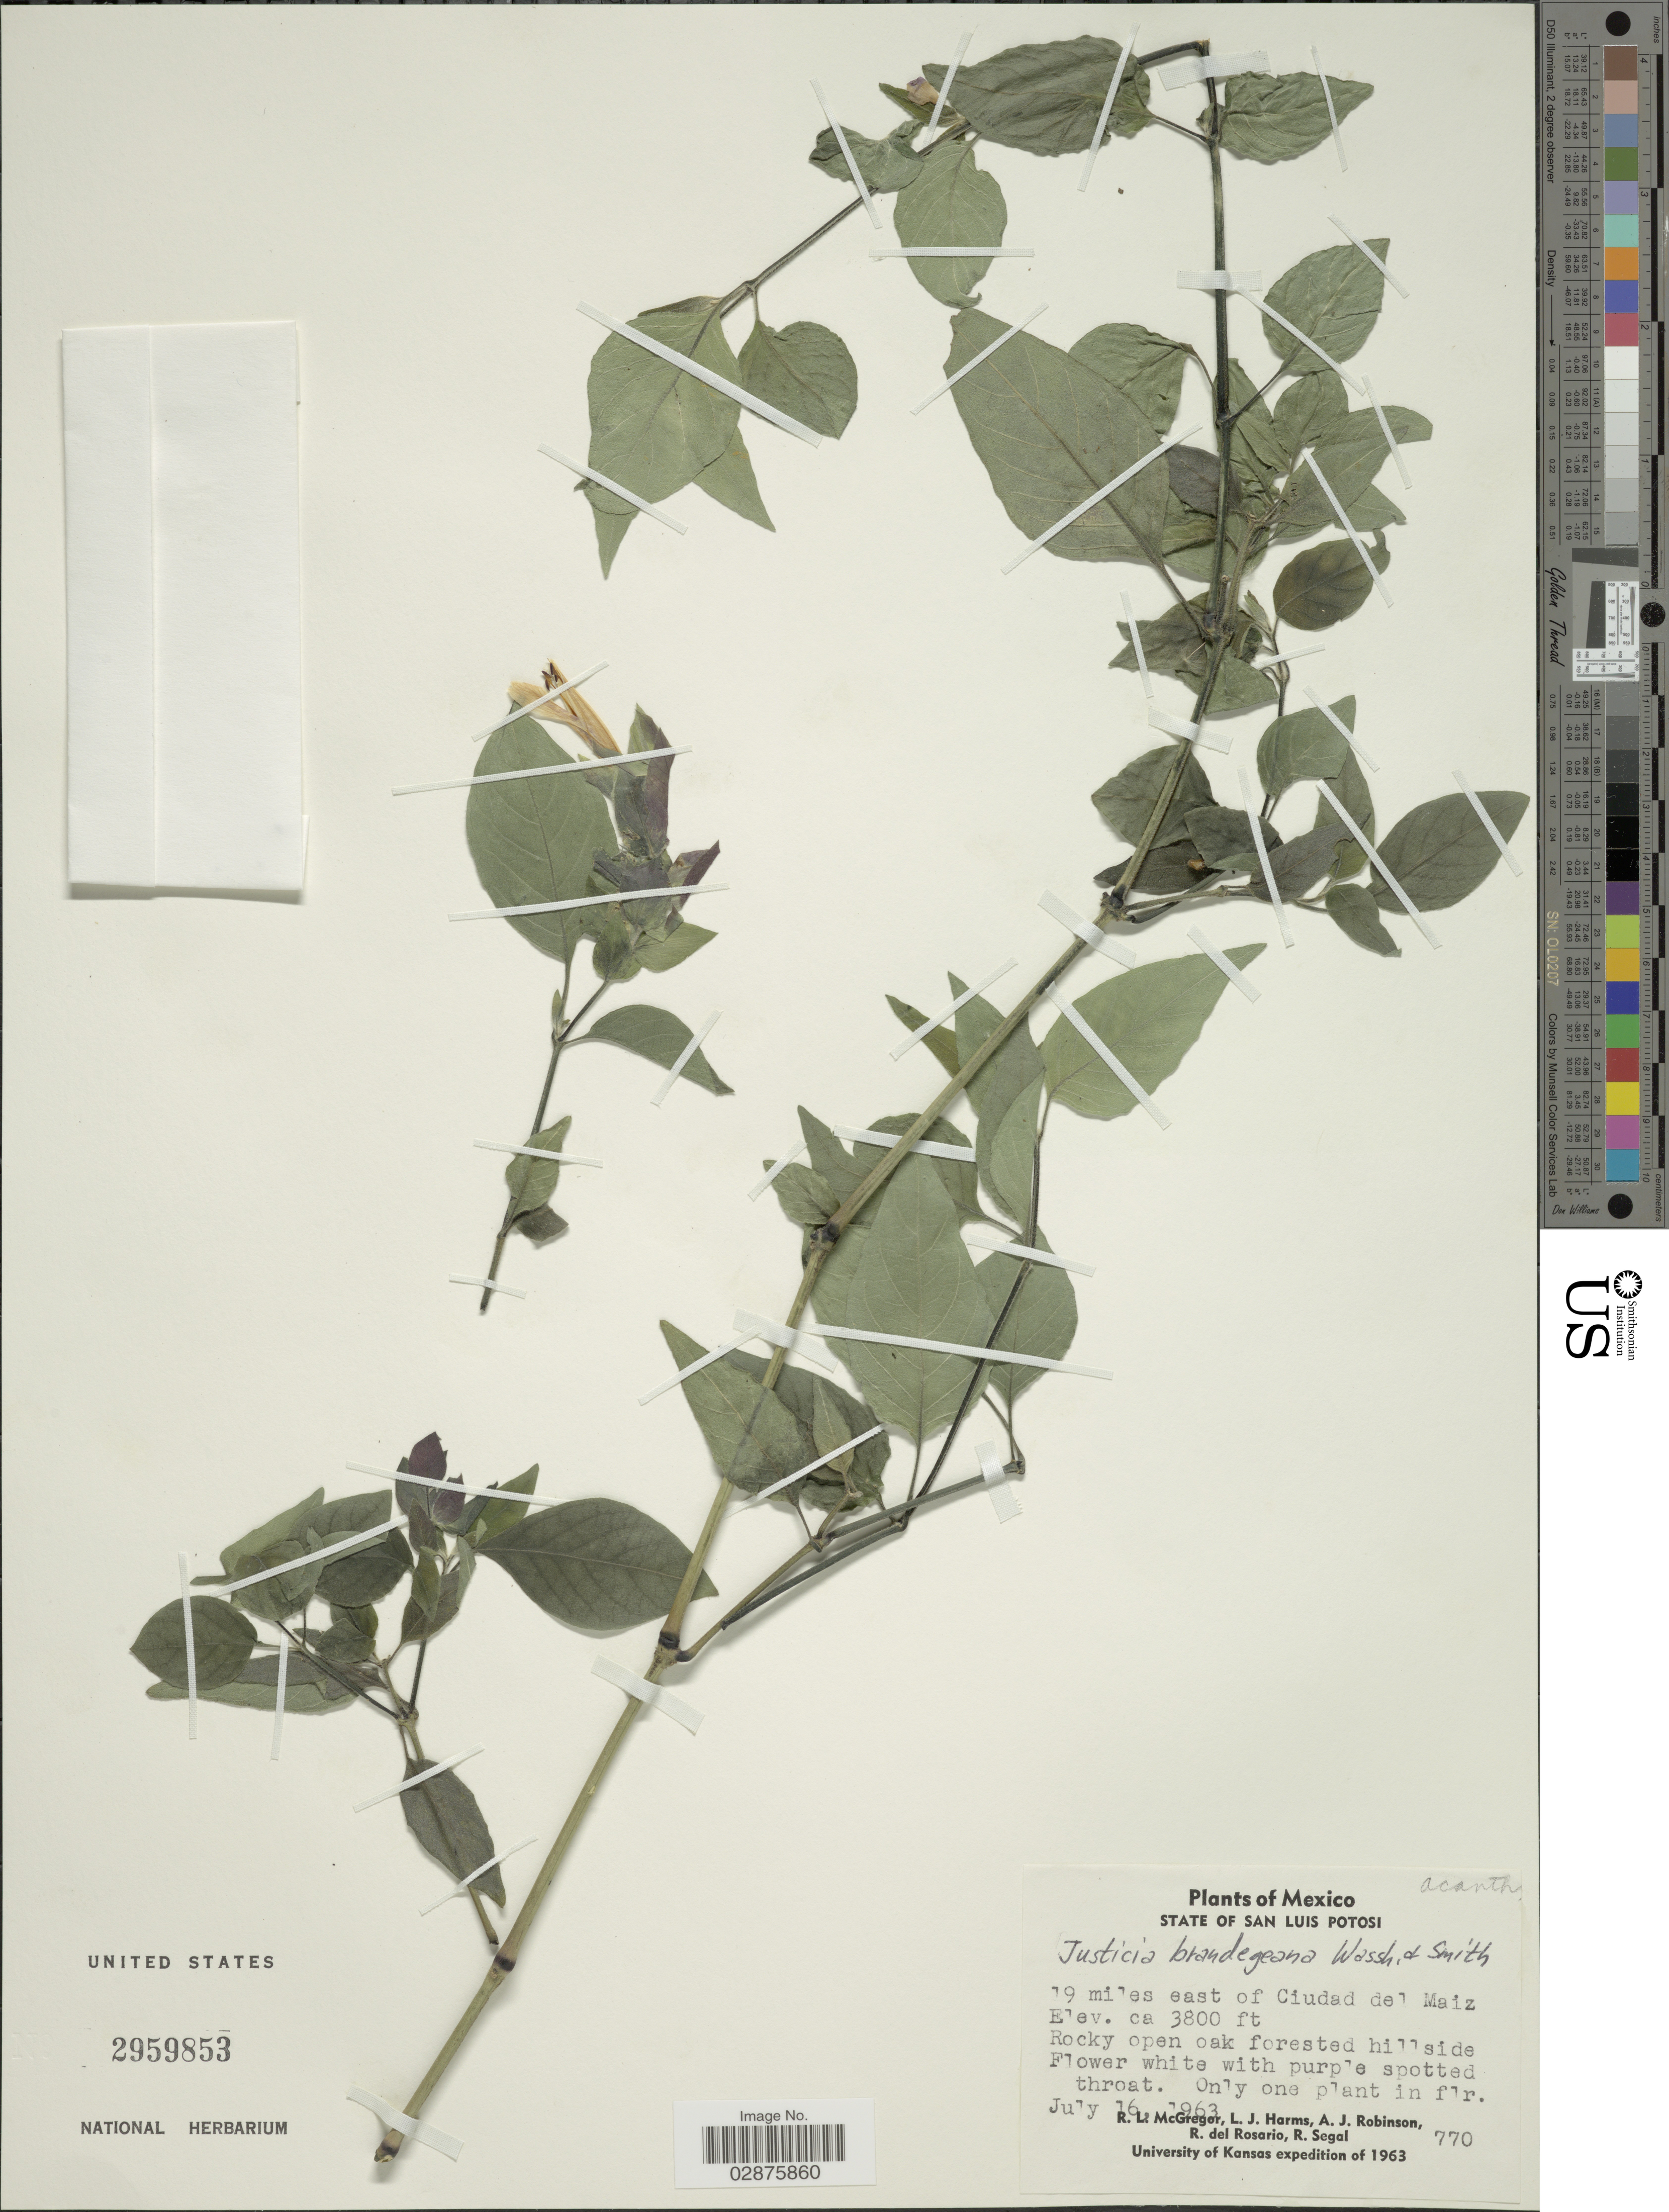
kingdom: Plantae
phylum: Tracheophyta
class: Magnoliopsida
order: Lamiales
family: Acanthaceae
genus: Justicia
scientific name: Justicia brandegeana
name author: Wassh. & L.B. Sm.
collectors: R. McGregor, L. Harms, A. J. Robinson, R. del Rosario & R. Segal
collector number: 770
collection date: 1963-07-16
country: Mexico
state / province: San Luis Potosí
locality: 19 miles east of Ciudad del Maiz.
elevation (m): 1158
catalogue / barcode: US 2959853